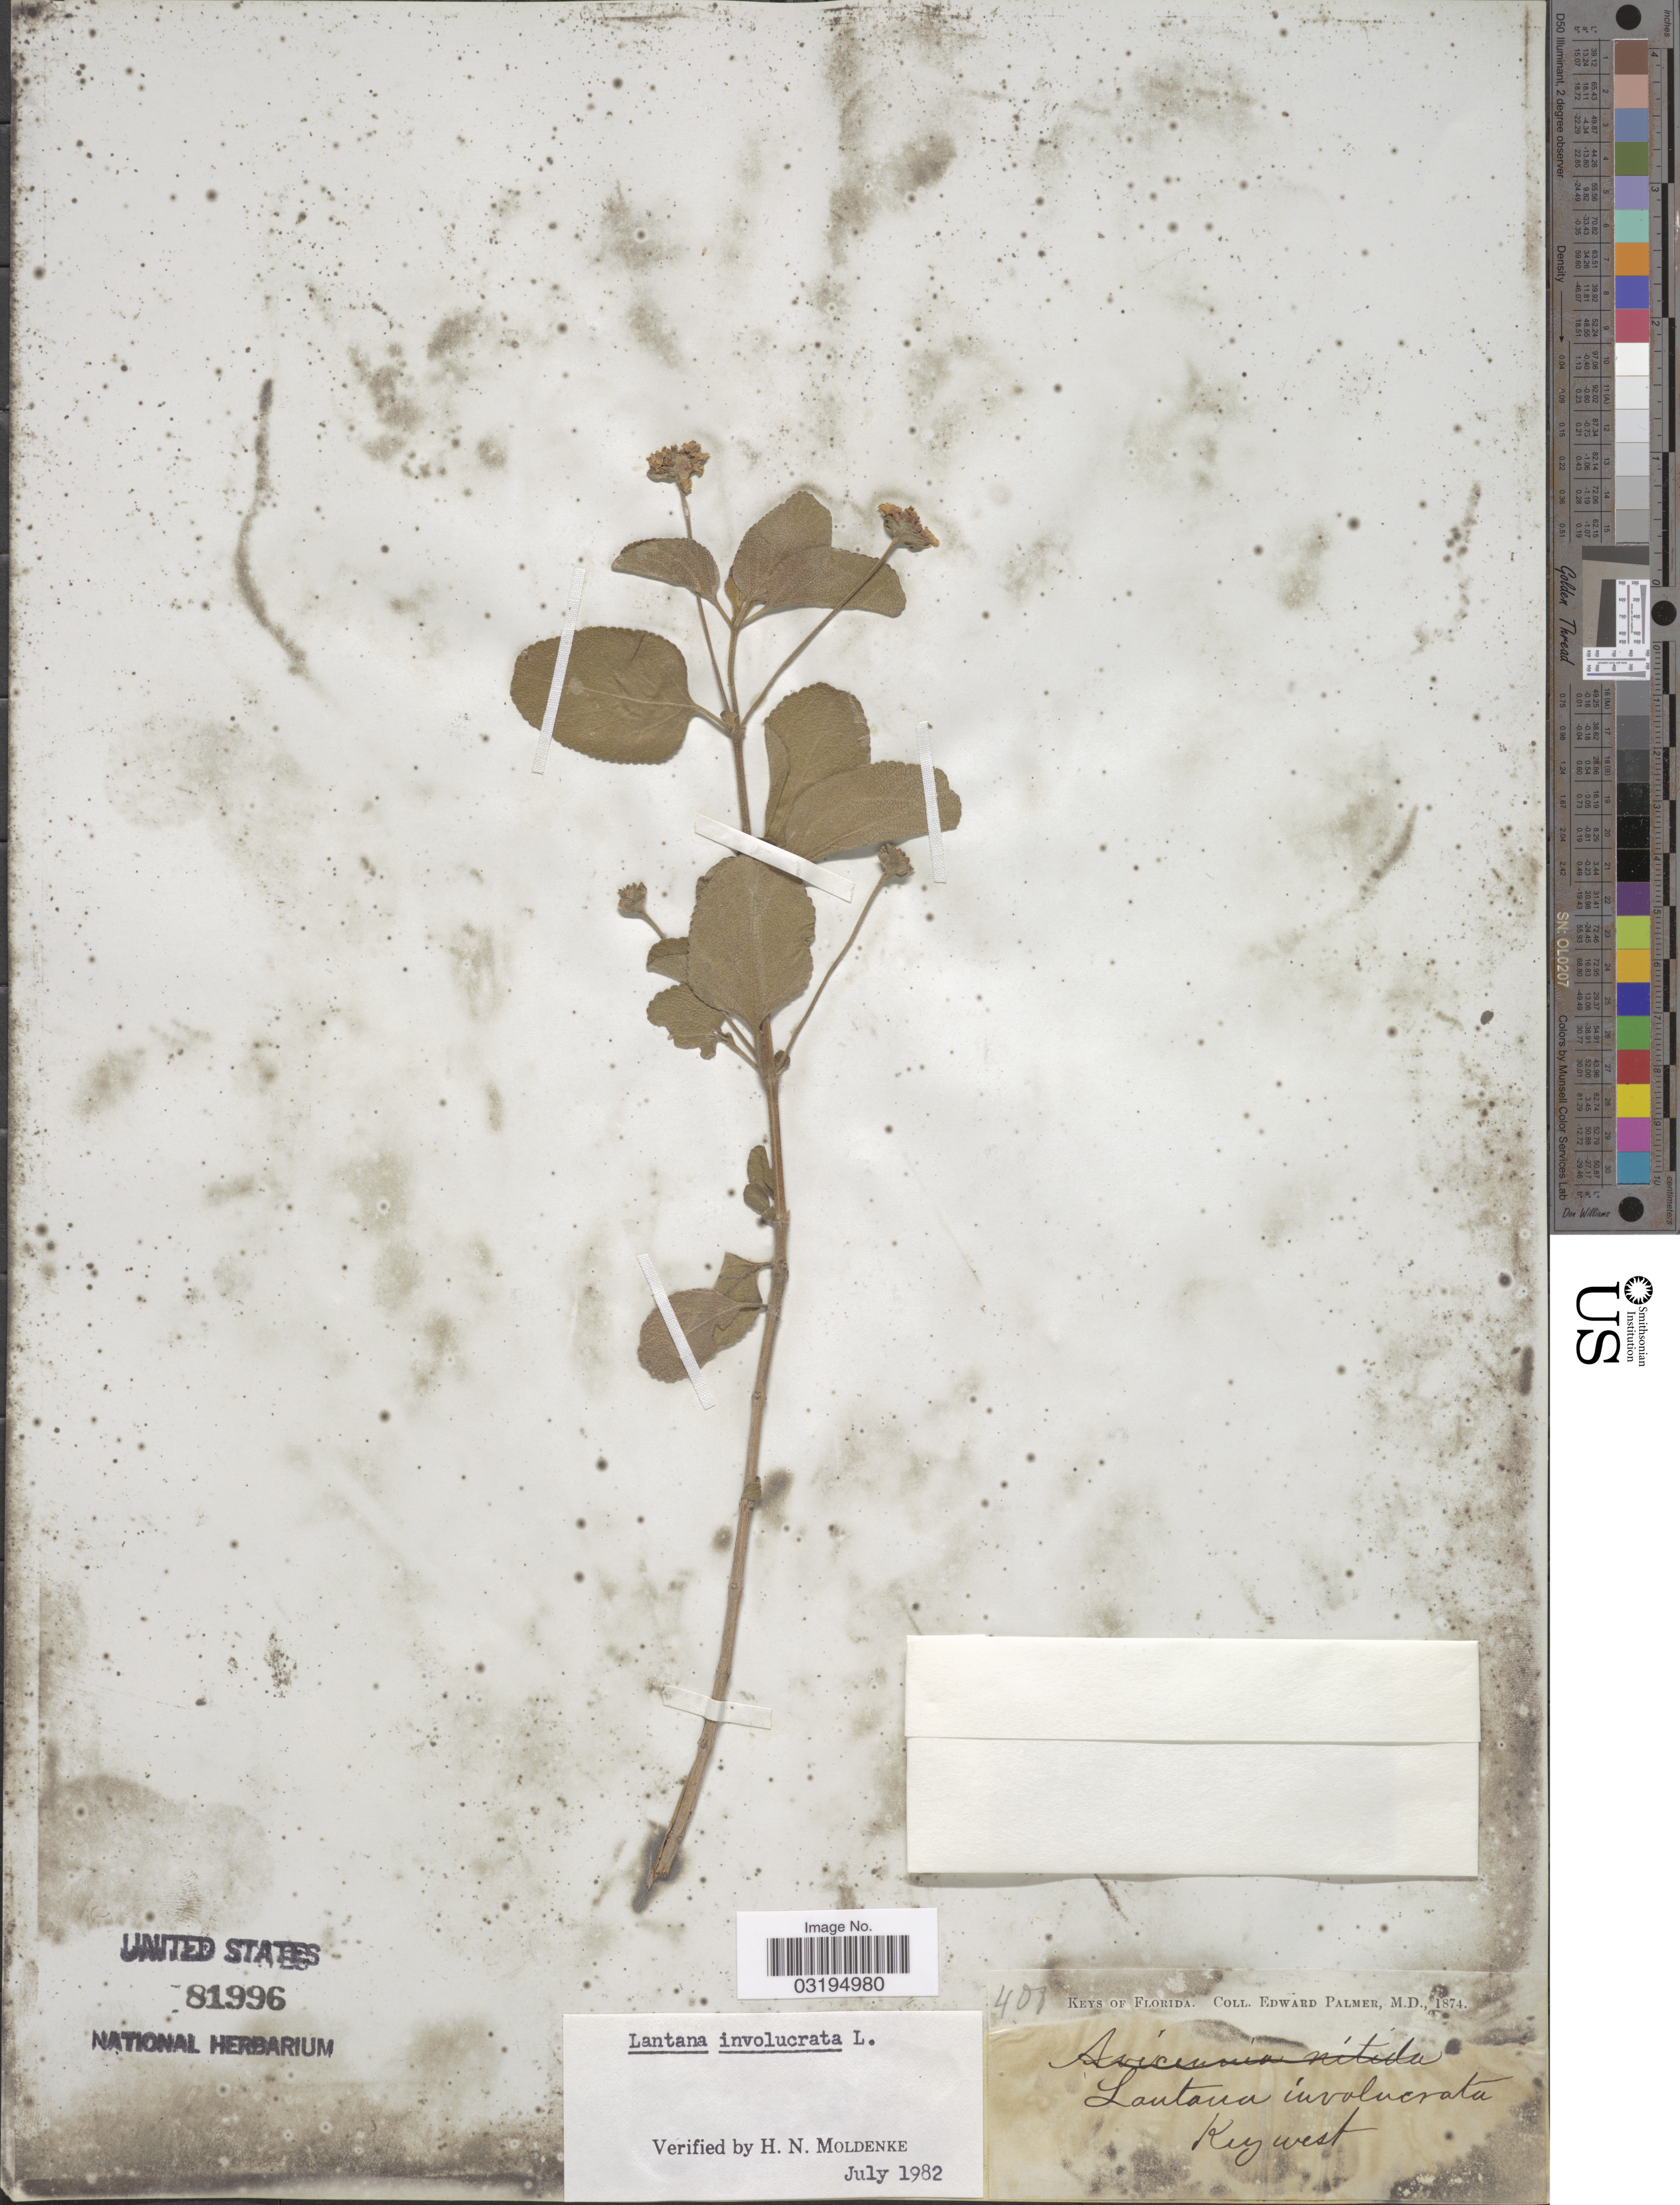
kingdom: Plantae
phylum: Tracheophyta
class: Magnoliopsida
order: Lamiales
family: Verbenaceae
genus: Lantana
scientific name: Lantana involucrata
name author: L.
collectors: E. Palmer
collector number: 408*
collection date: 1874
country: United States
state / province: Florida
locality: Keys of Florida, Key West.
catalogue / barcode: US 81996